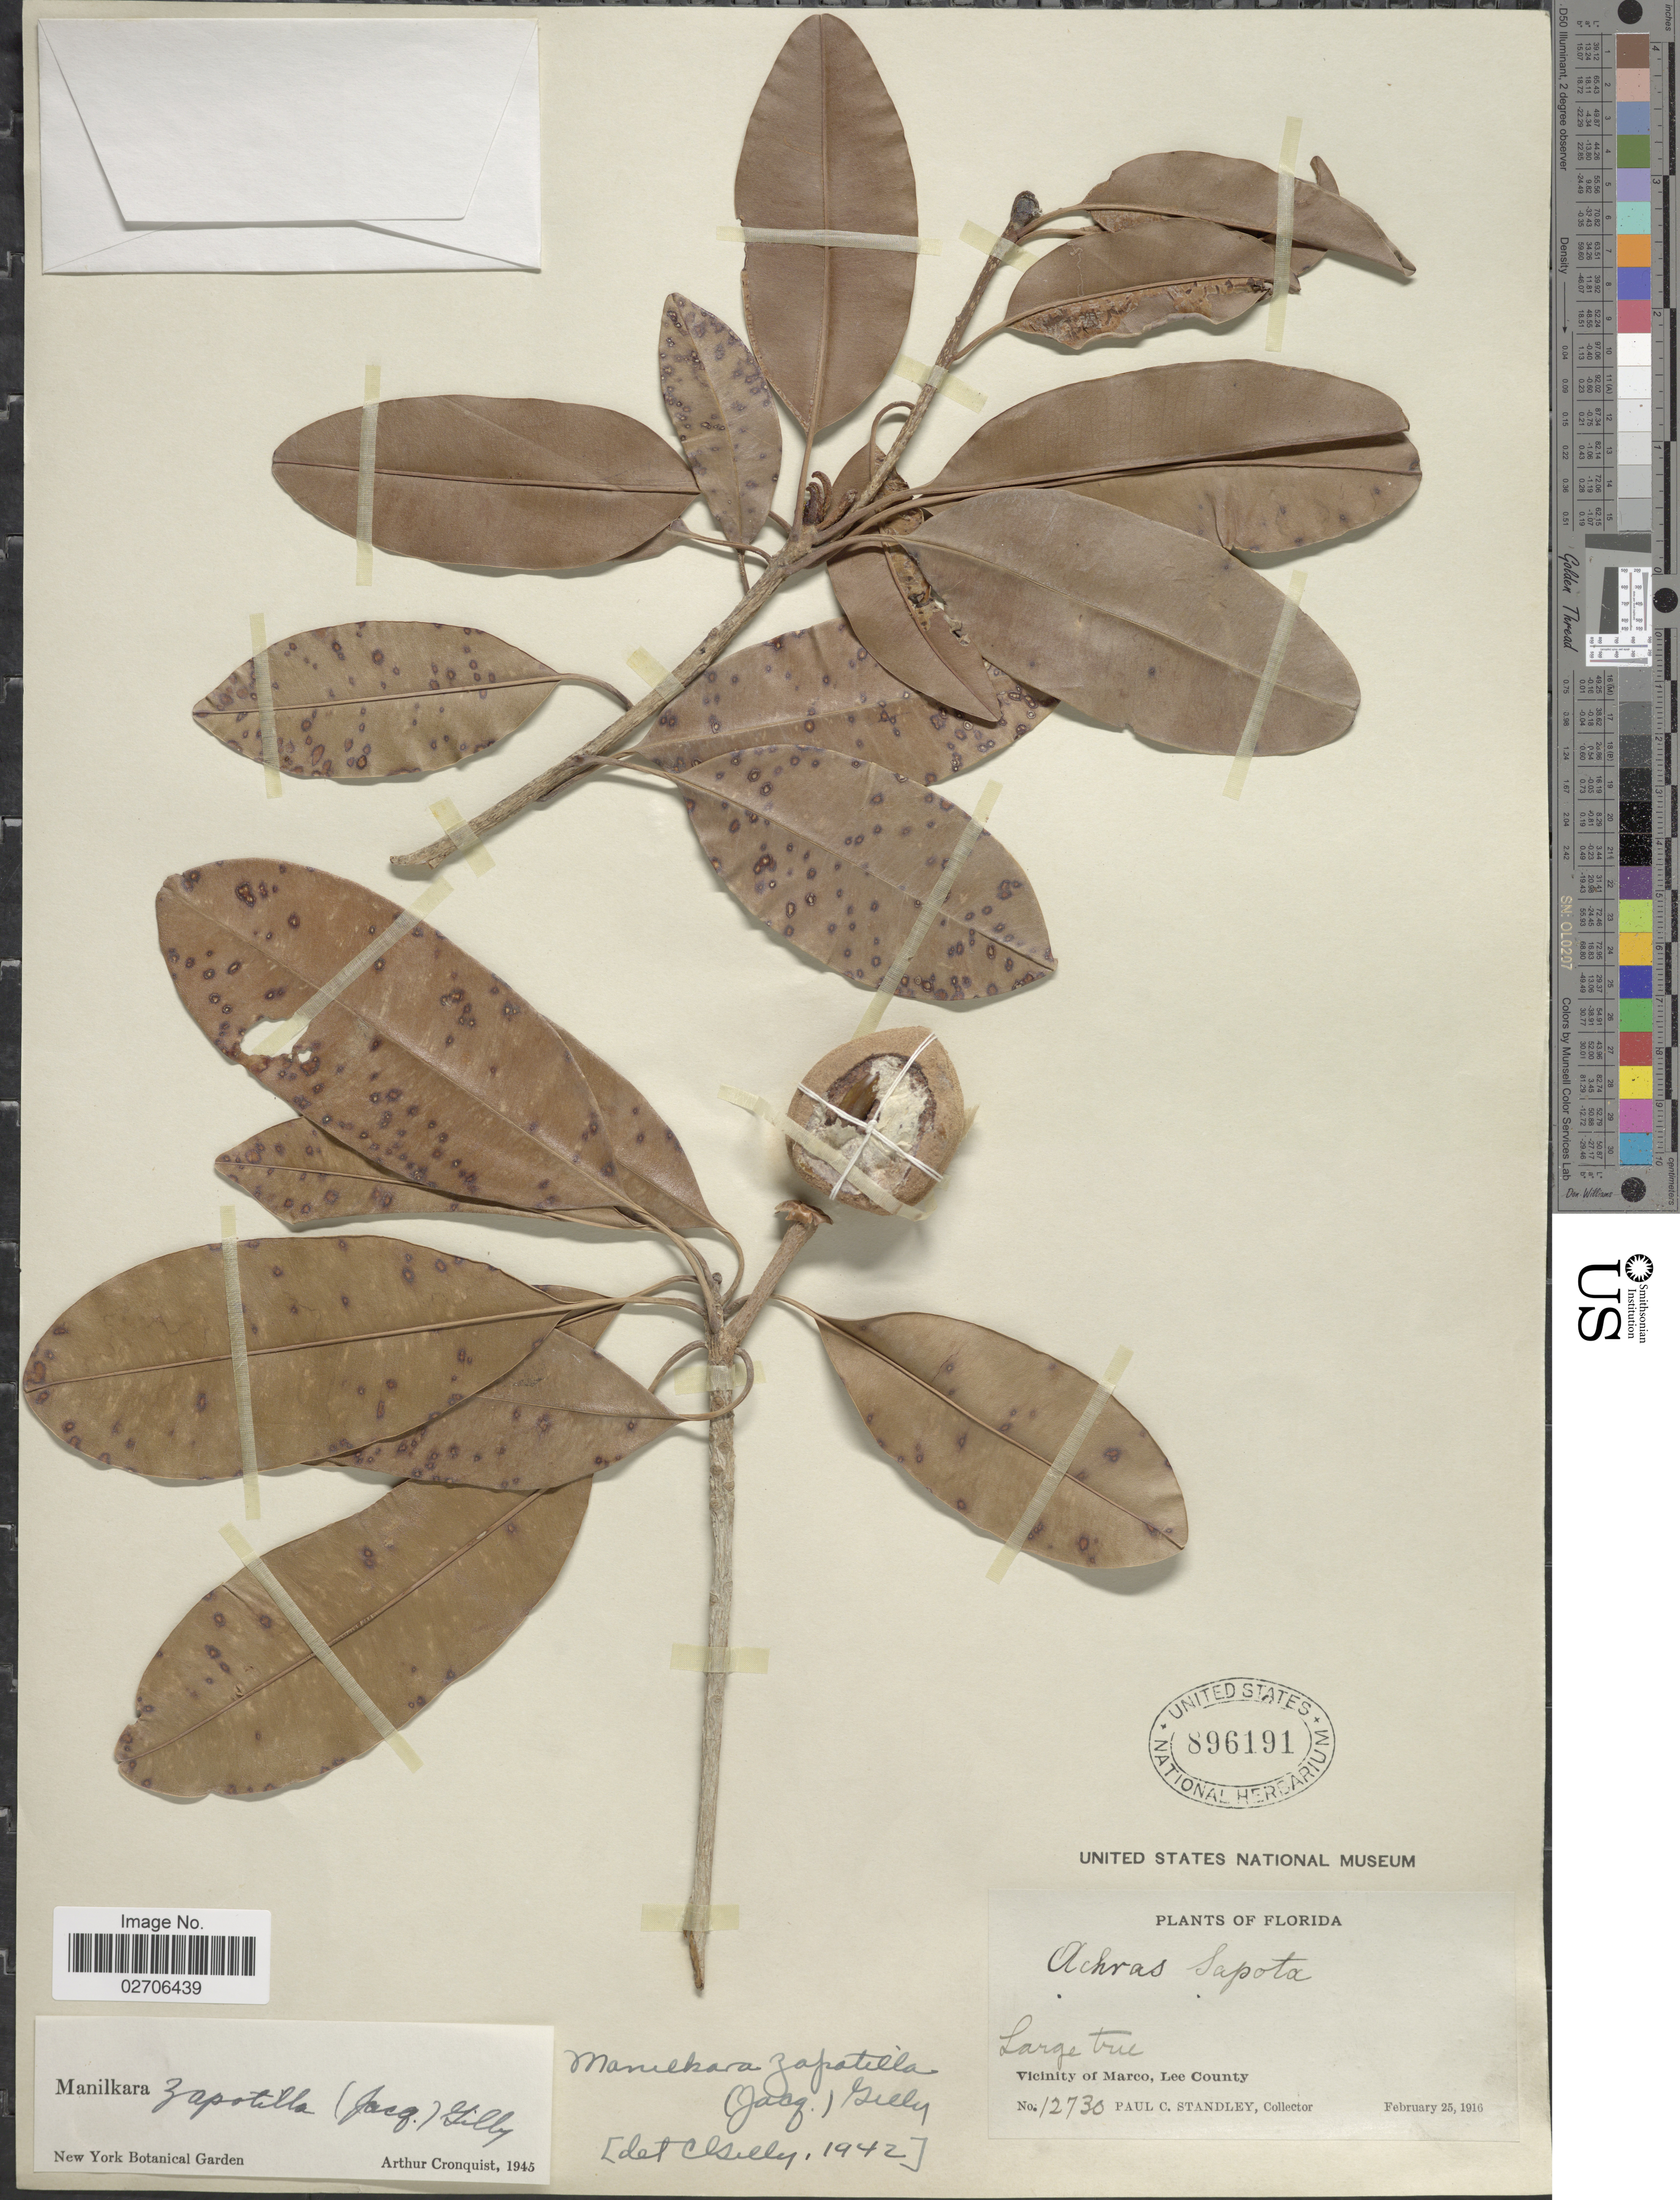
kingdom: Plantae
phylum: Tracheophyta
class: Magnoliopsida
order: Ericales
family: Sapotaceae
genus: Manilkara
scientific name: Manilkara zapotilla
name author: (Jacq.) Gilly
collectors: P. C. Standley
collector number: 12730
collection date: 1916-02-25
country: United States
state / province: Florida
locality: Vicinity of Marco, Lee County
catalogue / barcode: US 896191